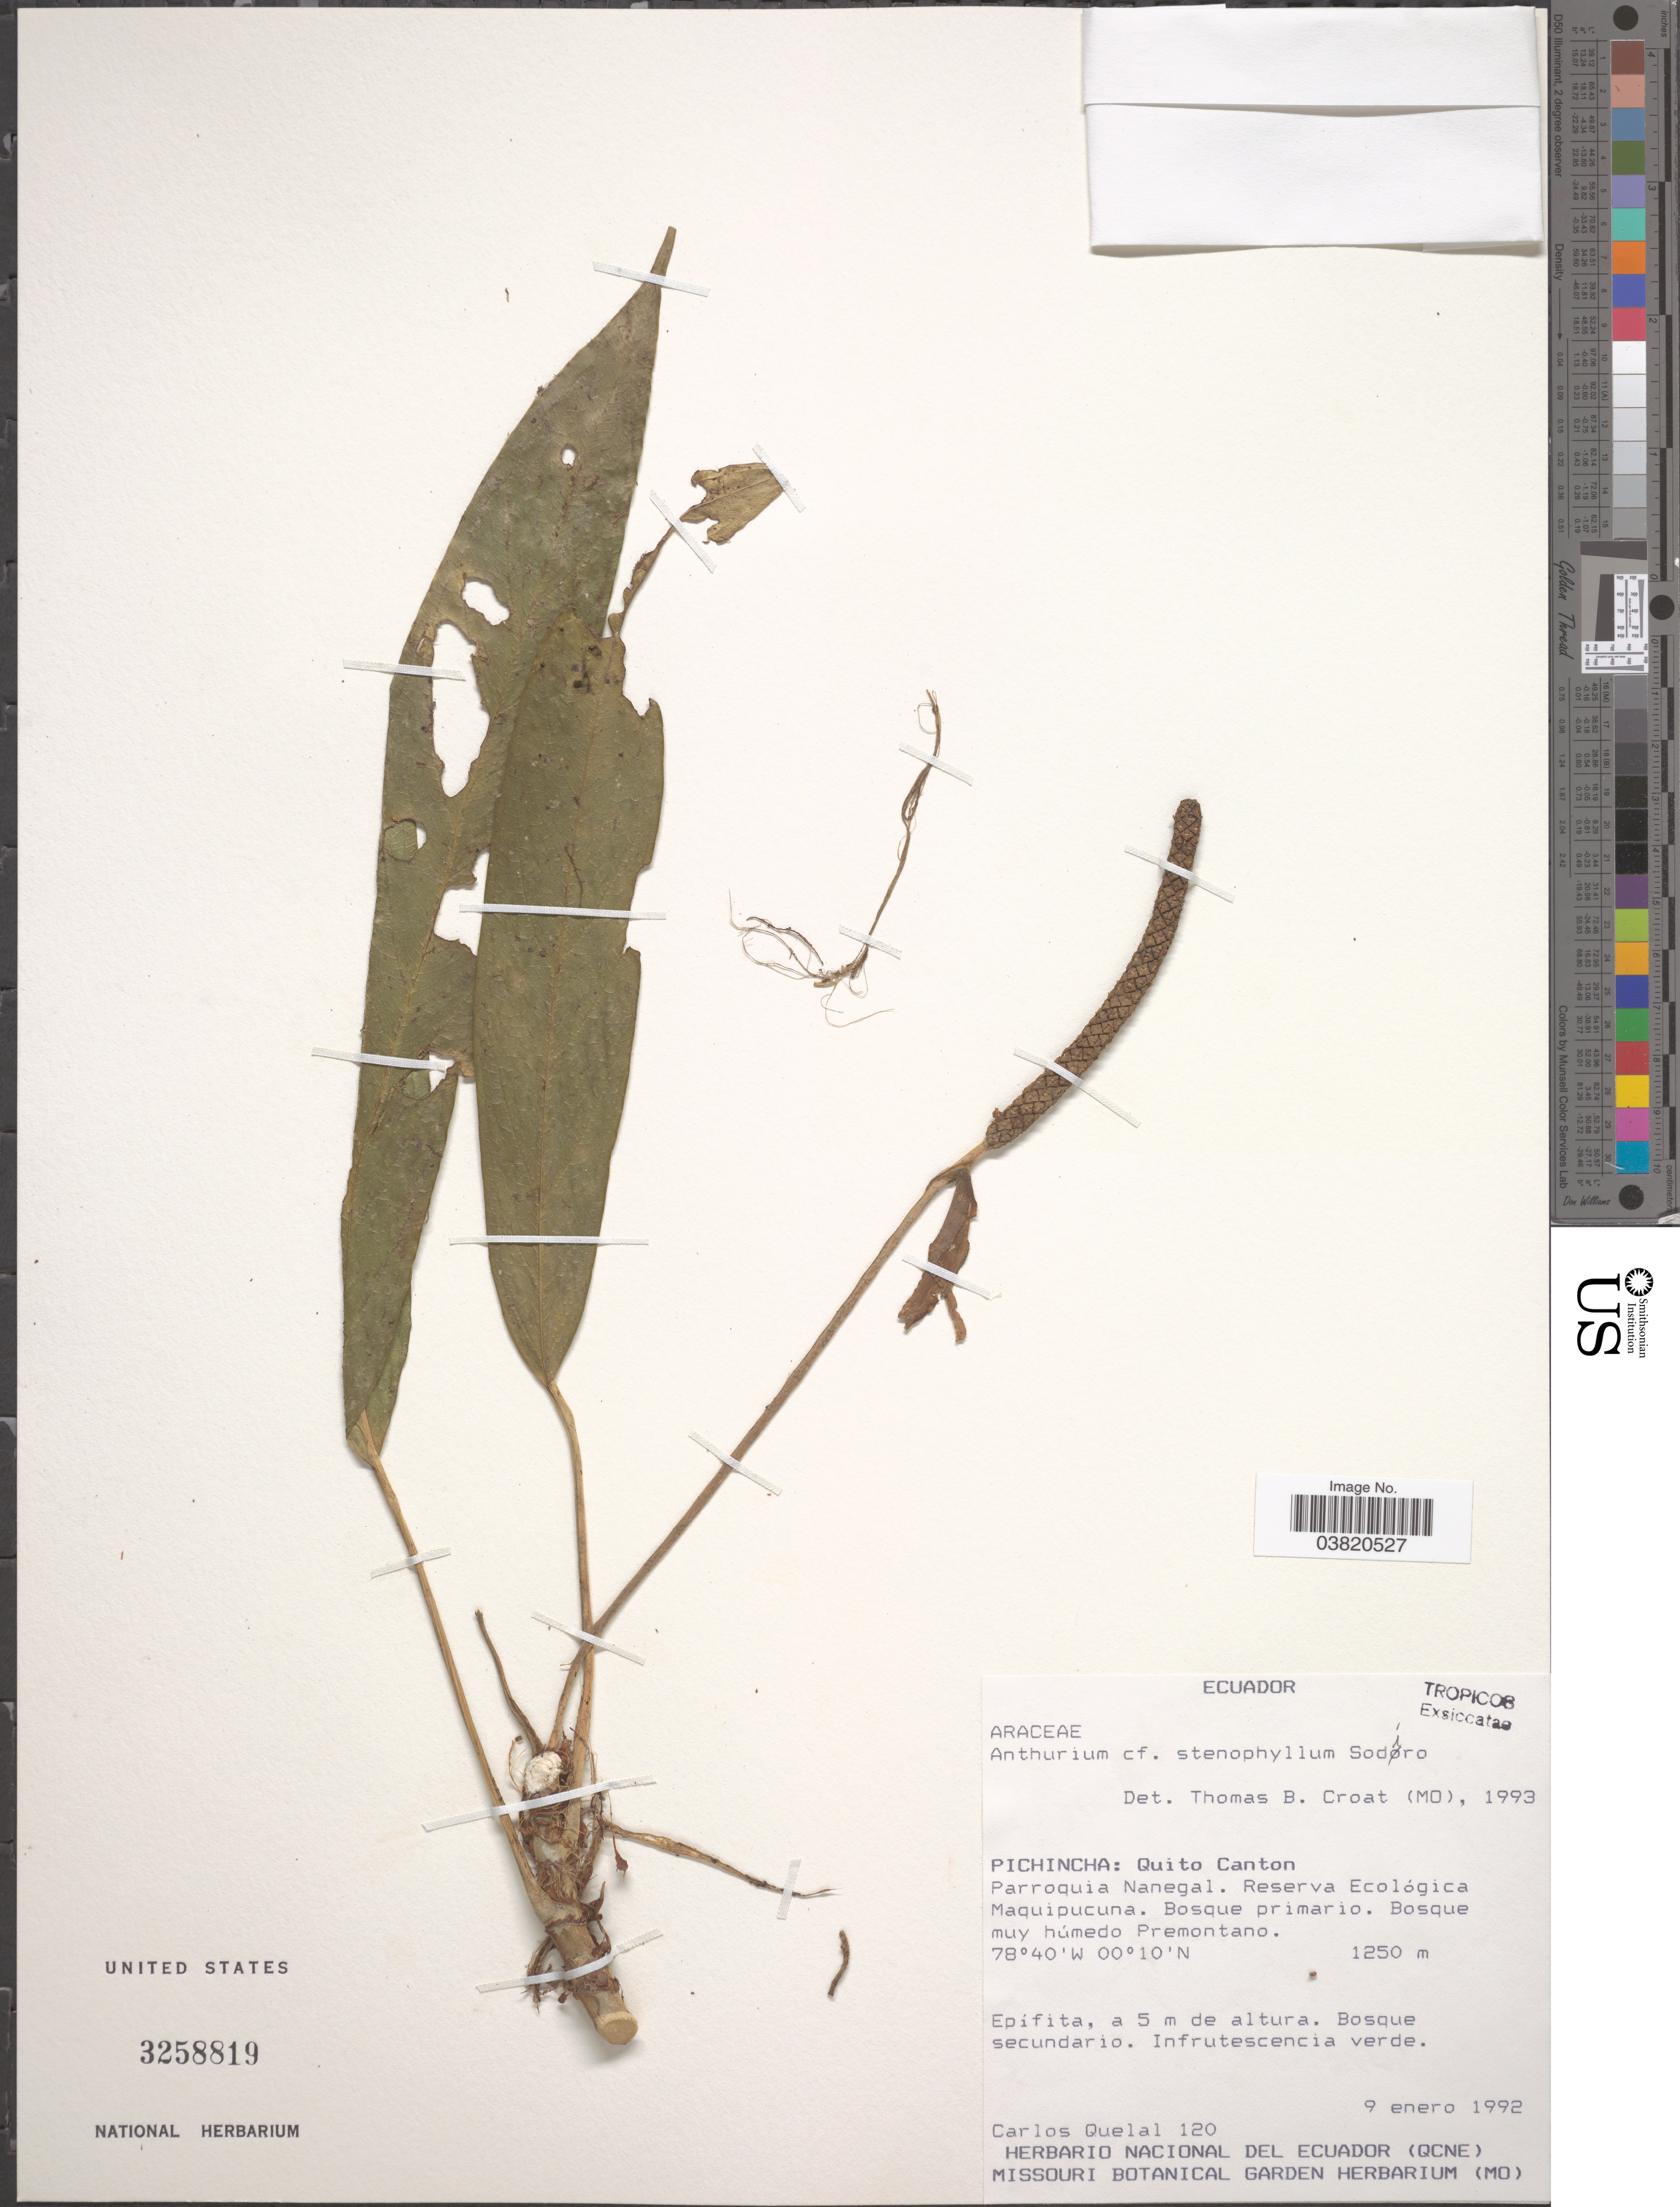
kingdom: Plantae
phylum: Tracheophyta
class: Liliopsida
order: Alismatales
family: Araceae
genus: Anthurium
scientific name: Anthurium stenophyllum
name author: Sodiro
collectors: C. Quelal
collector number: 120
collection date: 1992-01-09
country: Ecuador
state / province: Pichincha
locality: Quito Canton. Parroquia Nanegal. Reserva Ecológica Maquipucuna.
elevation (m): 1250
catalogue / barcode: US 3258819